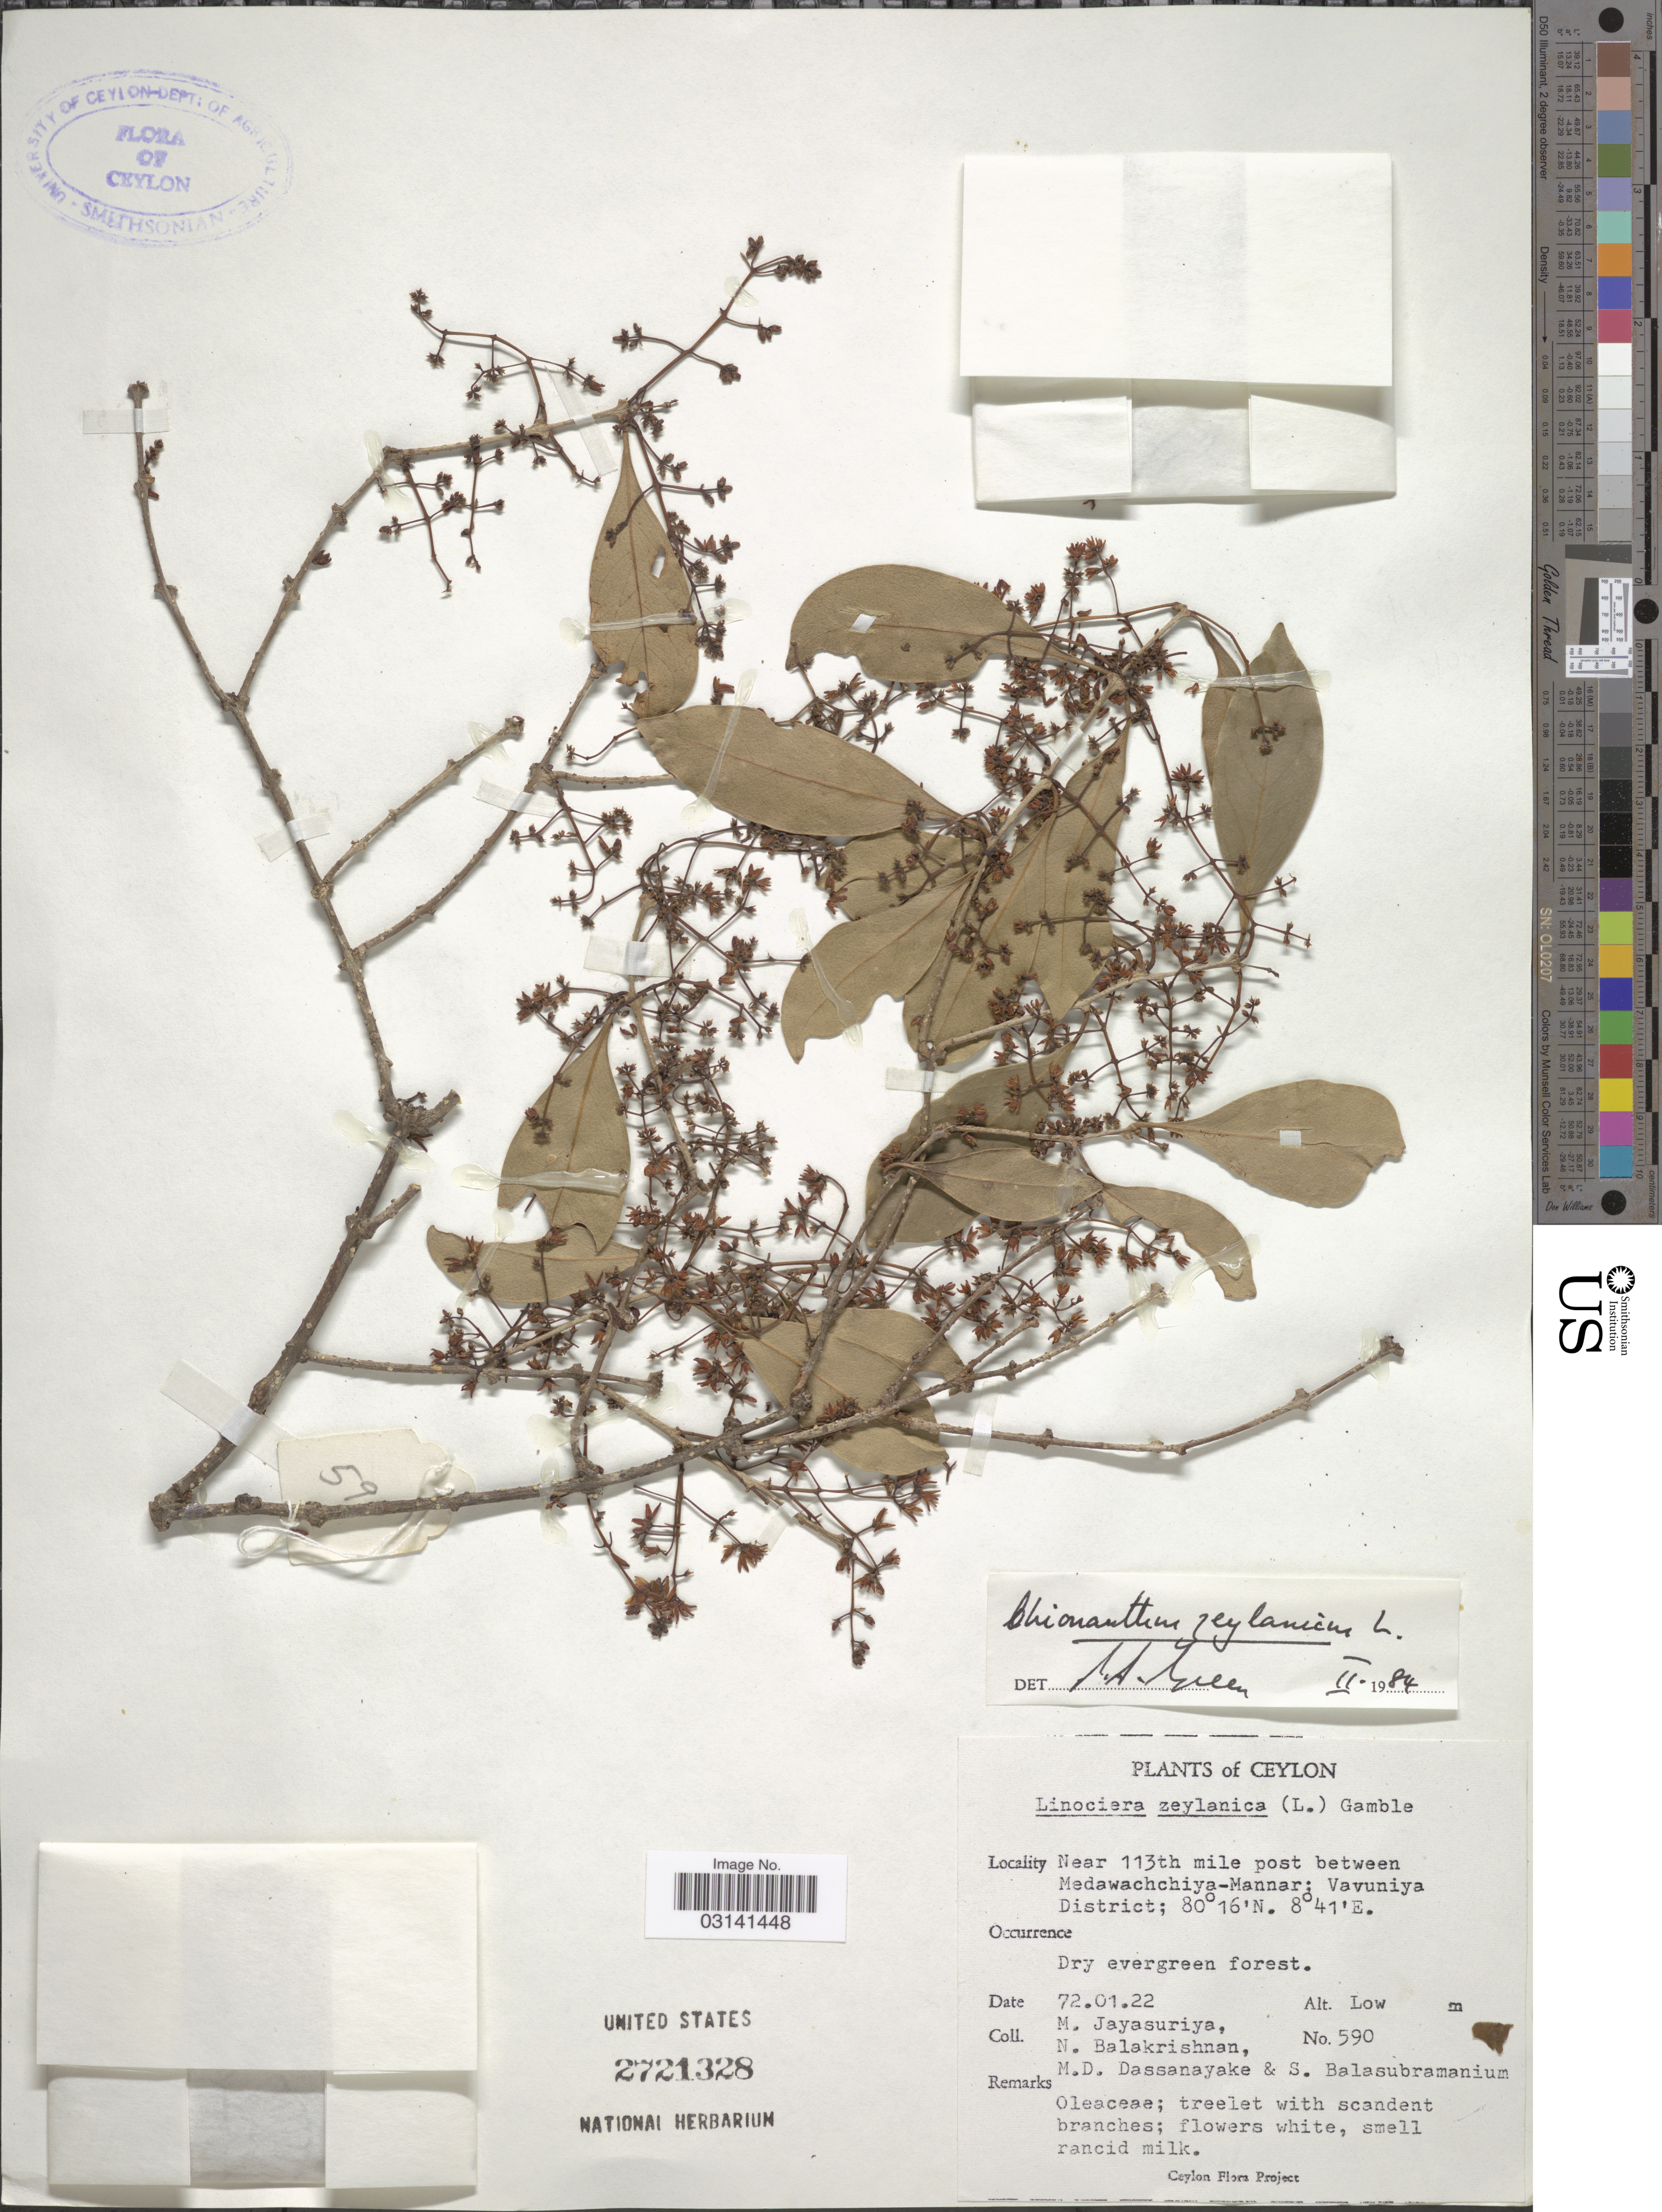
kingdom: Plantae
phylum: Tracheophyta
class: Magnoliopsida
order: Lamiales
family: Oleaceae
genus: Chionanthus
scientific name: Chionanthus zeylanicus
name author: L.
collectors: M. Jayasuriya, N. Balakrishnan, M. D. Dassanayake & S. Balasubramanium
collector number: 590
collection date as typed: Transcribed d/m/y: 22/1/72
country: Sri Lanka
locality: Ceylon. Near 113th mile post between Medawachchiya-Mannar; Vavuniya District.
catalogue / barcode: US 2721328